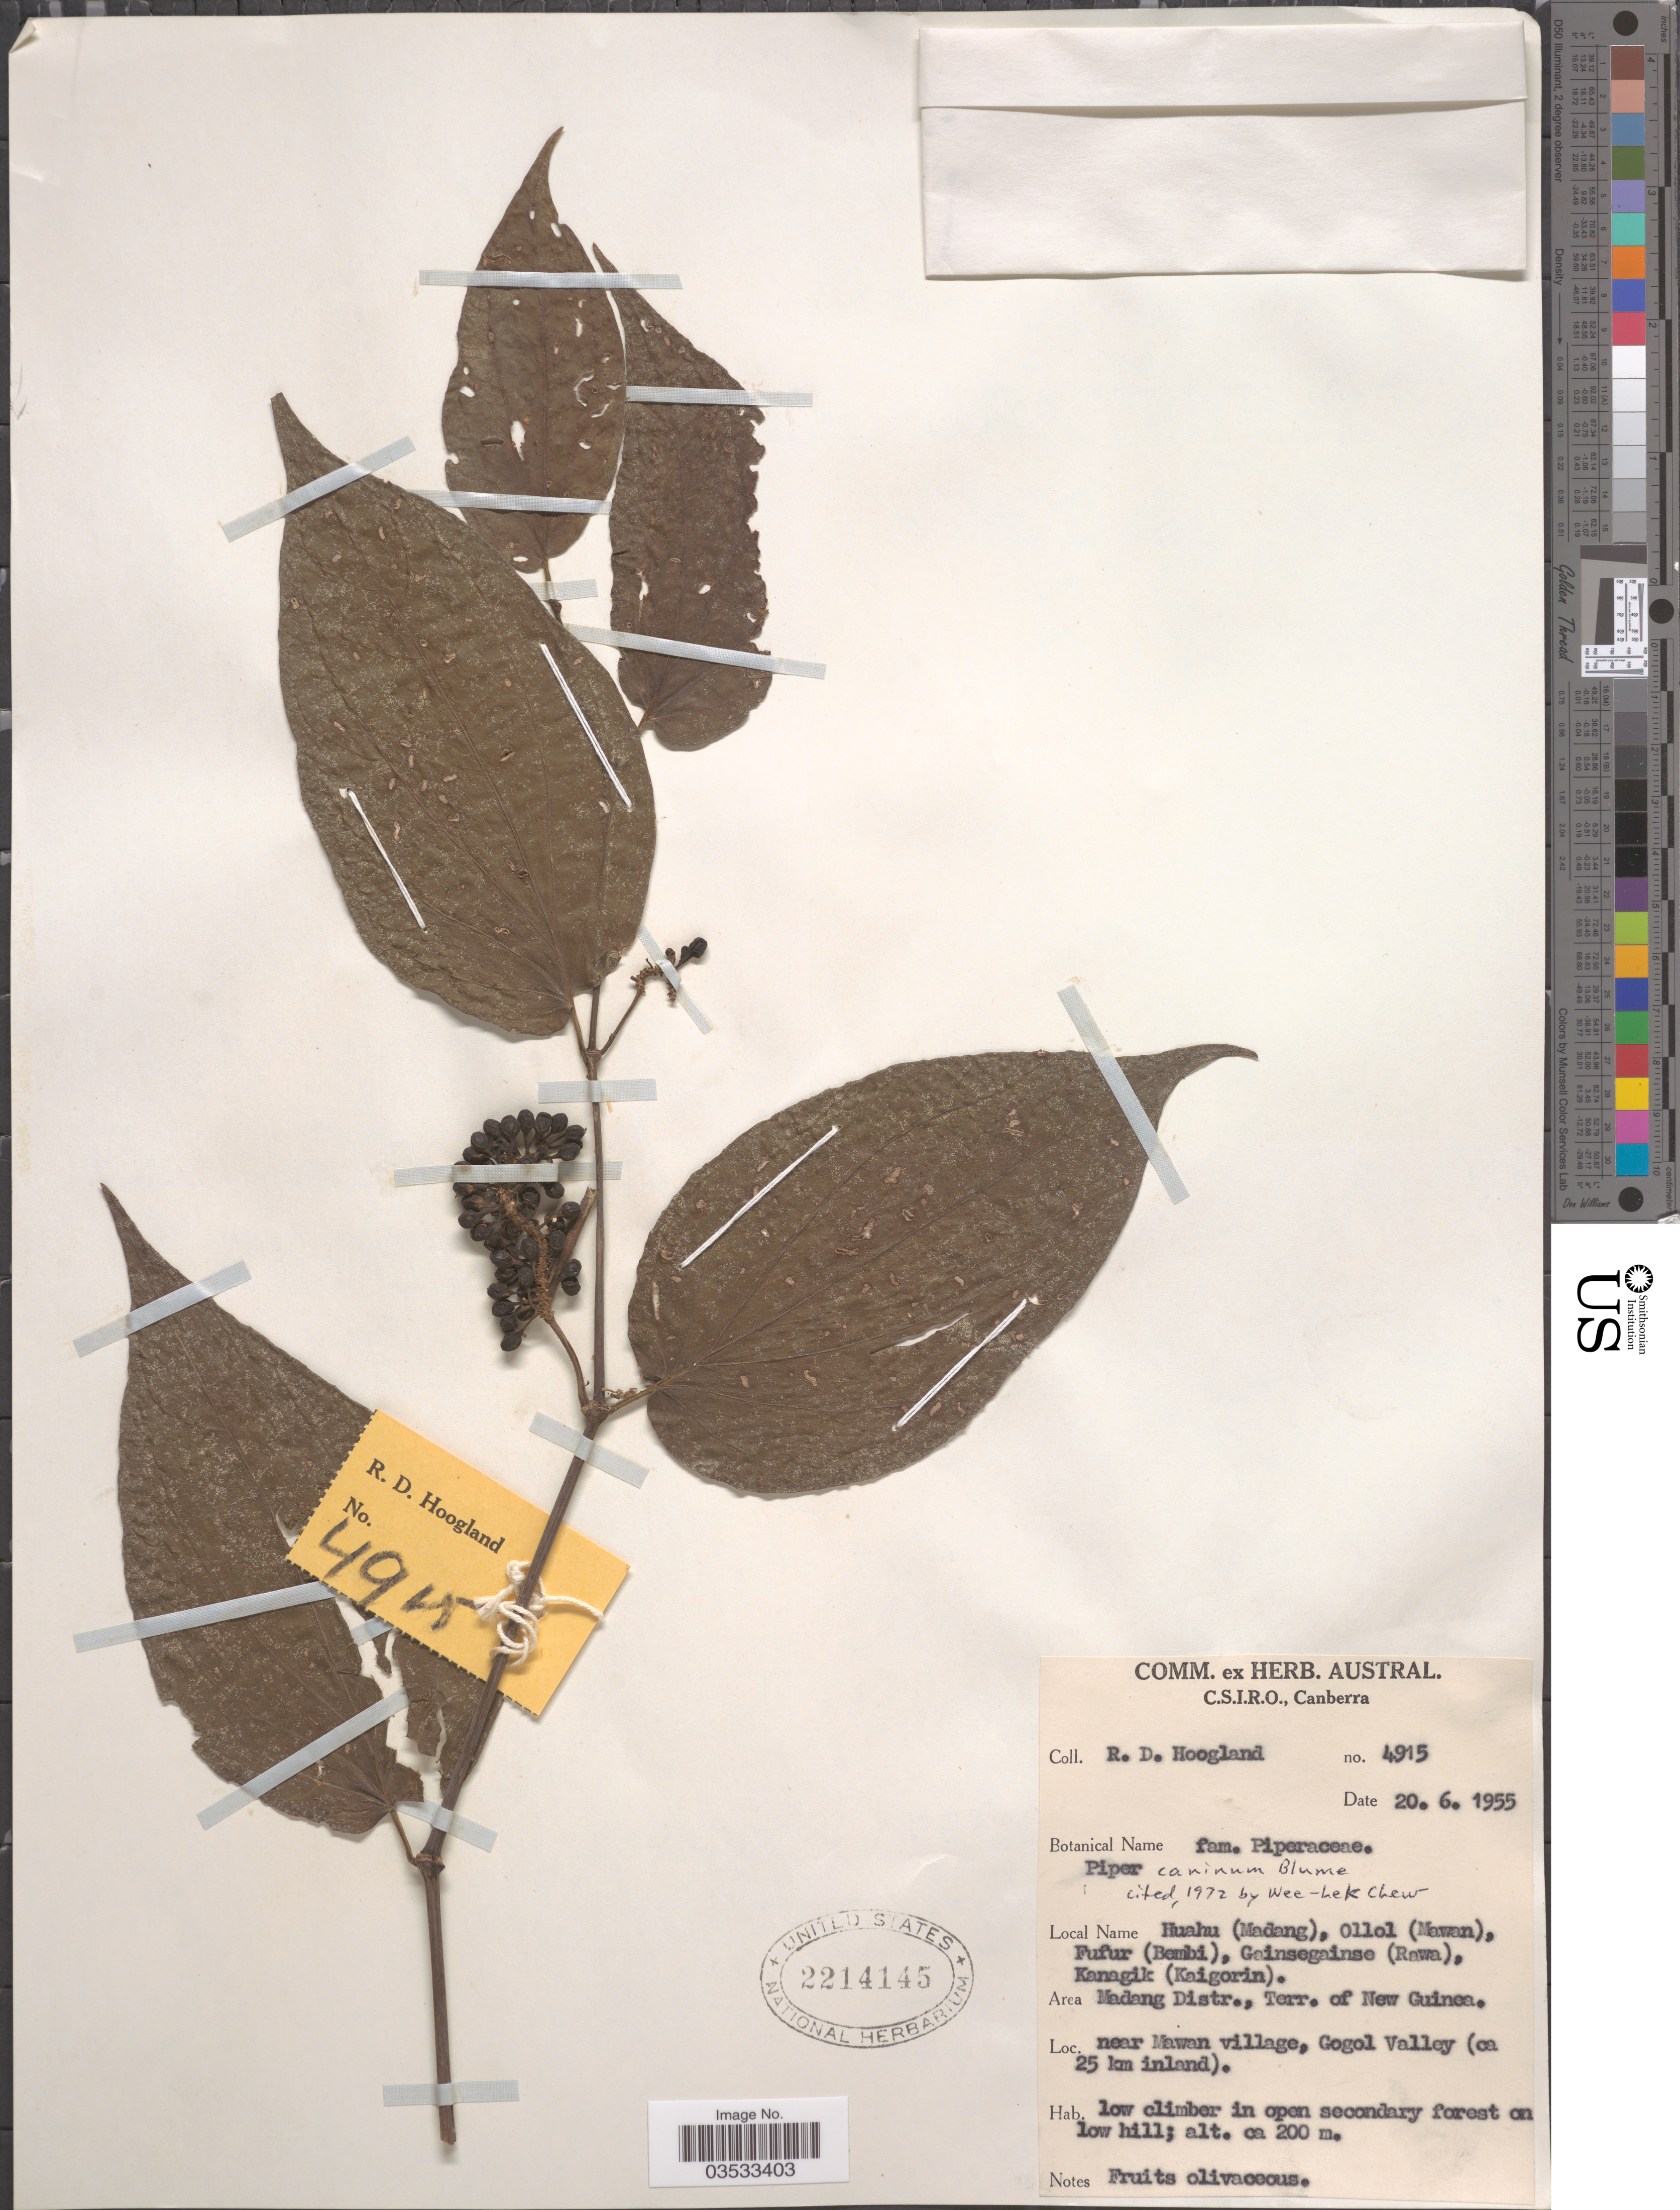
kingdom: Plantae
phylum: Tracheophyta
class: Magnoliopsida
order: Piperales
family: Piperaceae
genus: Piper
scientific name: Piper caninum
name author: Blume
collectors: R. D. Hoogland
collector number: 4915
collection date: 1955-06-20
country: Papua New Guinea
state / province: Madang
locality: Area Madang Distr., Terr. of New Guinea. Near Mwan village, Gogol Valley (ca. 25 km inland).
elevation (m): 200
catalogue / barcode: US 2214145